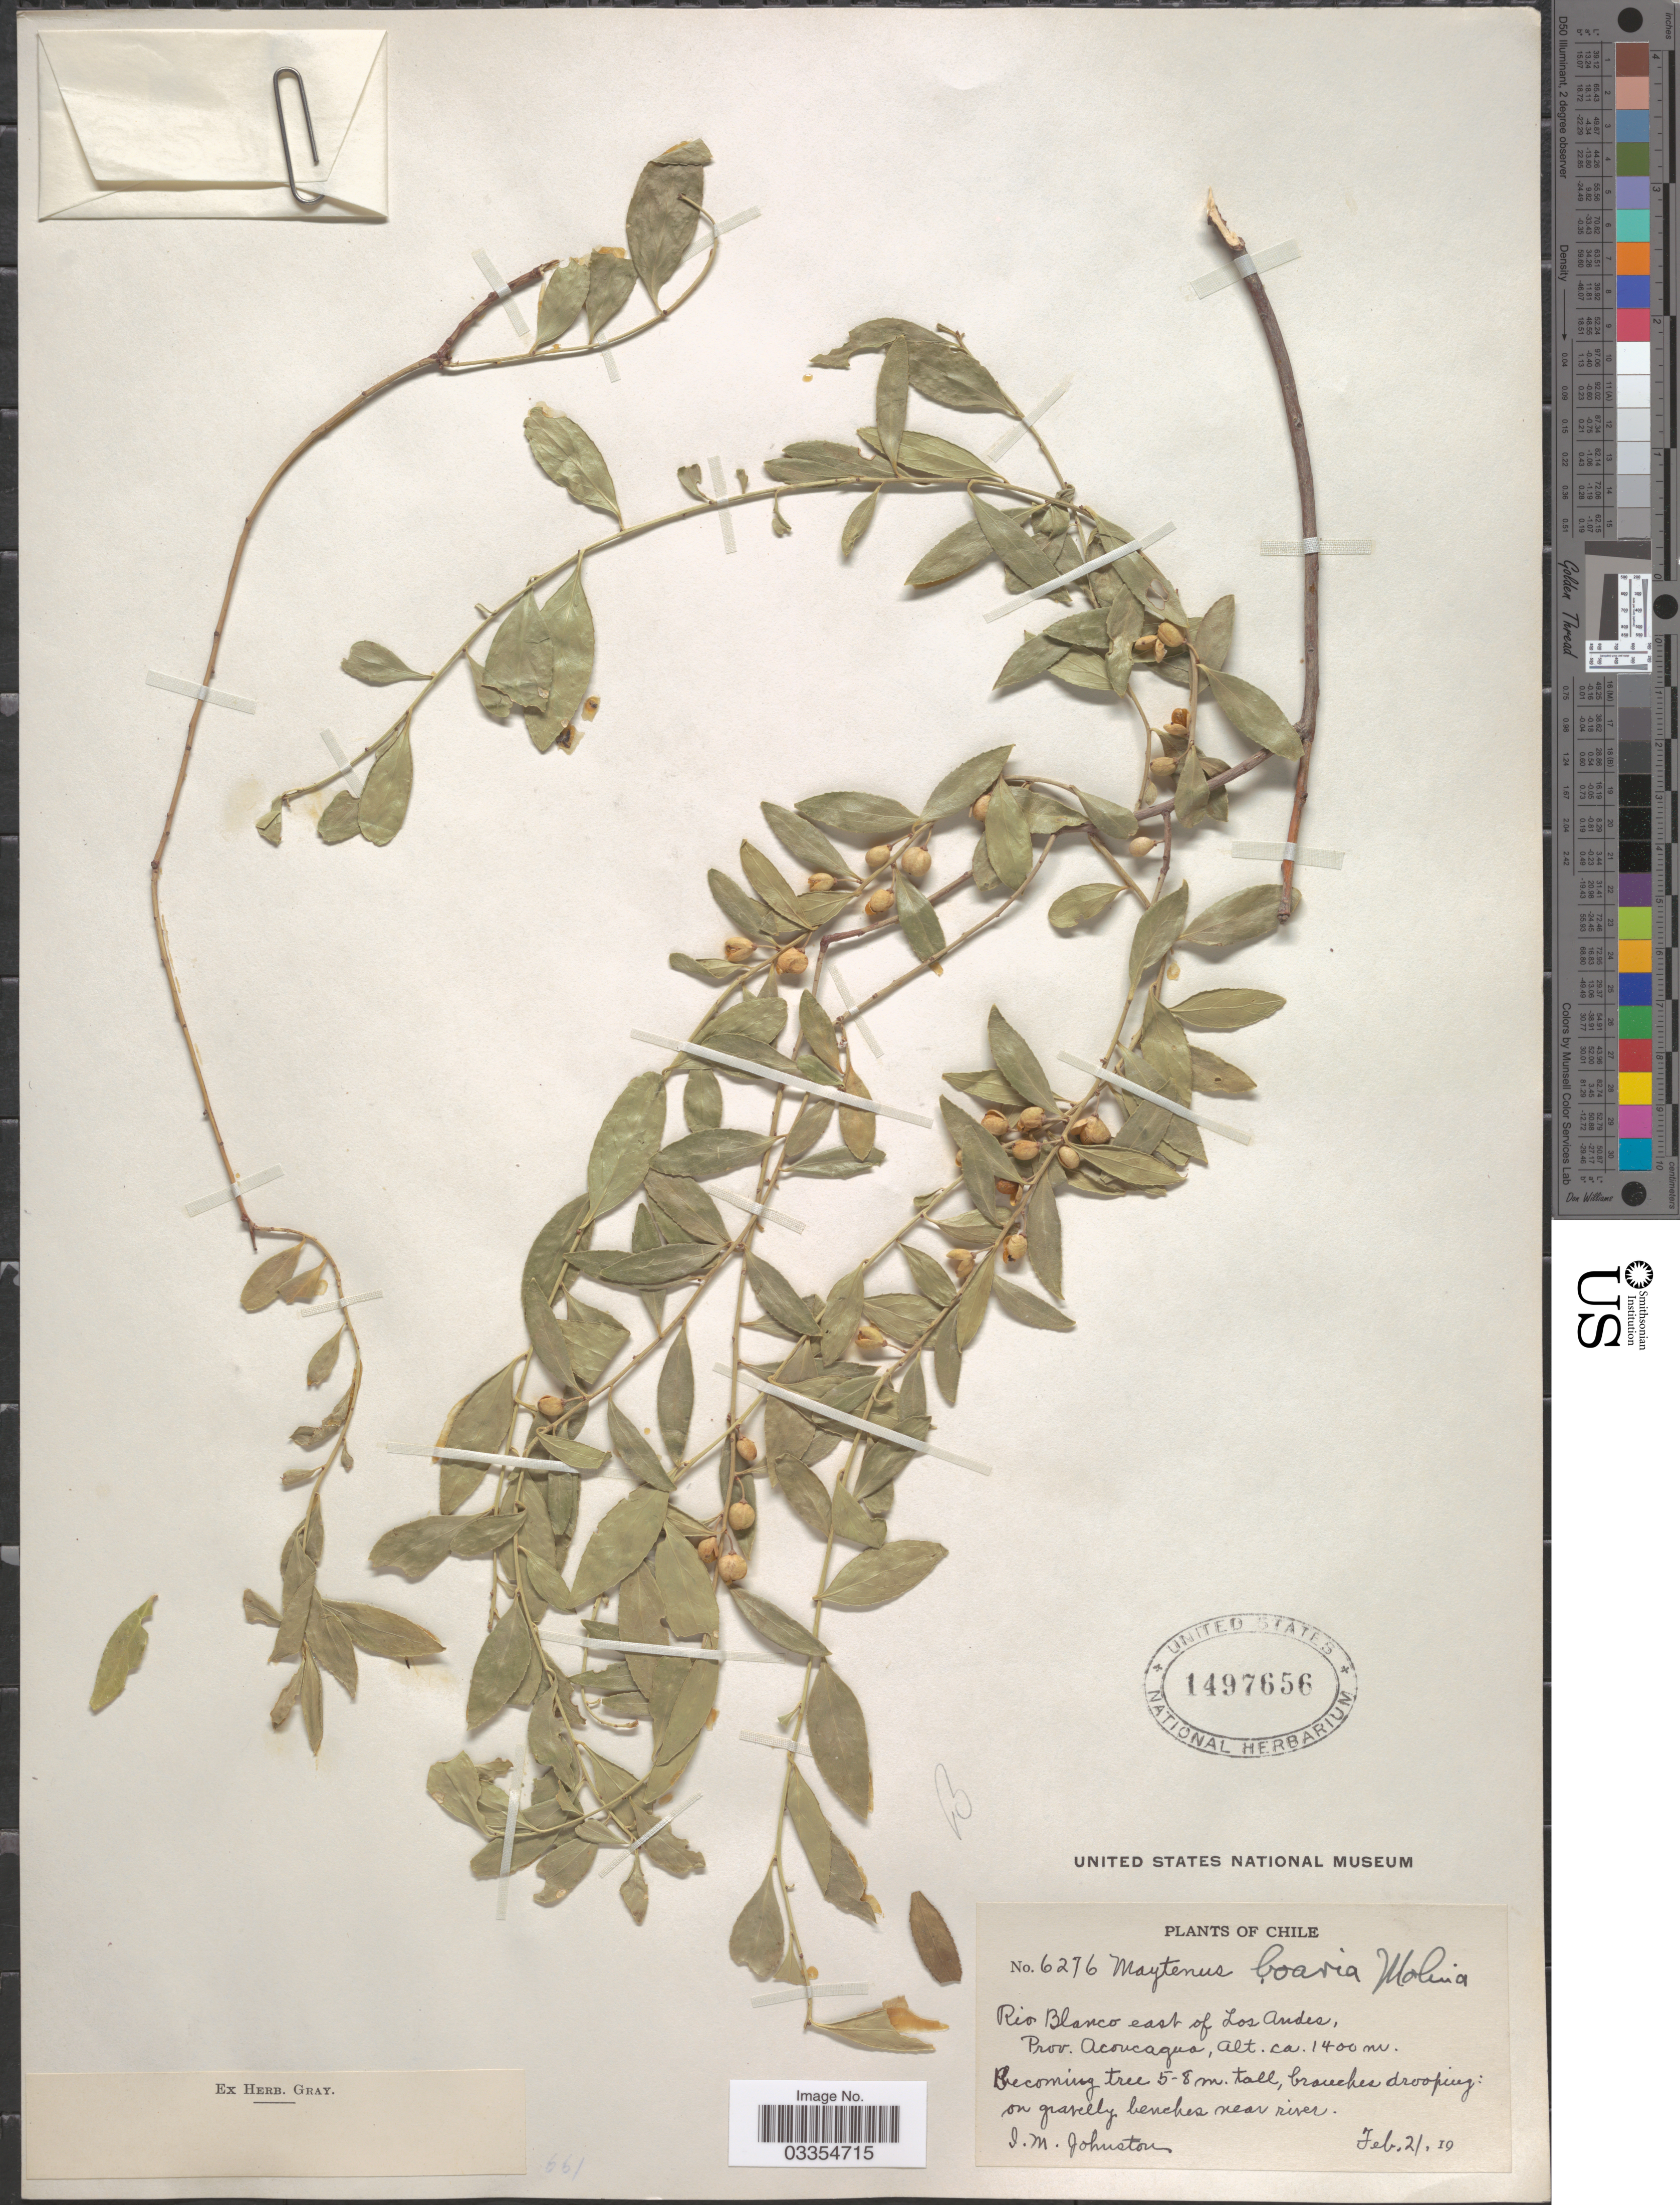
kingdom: Plantae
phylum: Tracheophyta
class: Magnoliopsida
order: Celastrales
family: Celastraceae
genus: Maytenus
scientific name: Maytenus boaria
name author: Molina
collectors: I.M. Johnston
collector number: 6276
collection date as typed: Feb. 21, 19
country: Chile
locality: Rio Blanco east of Los Andes, Prov. Aconcagua.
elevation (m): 1400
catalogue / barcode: US 1497656